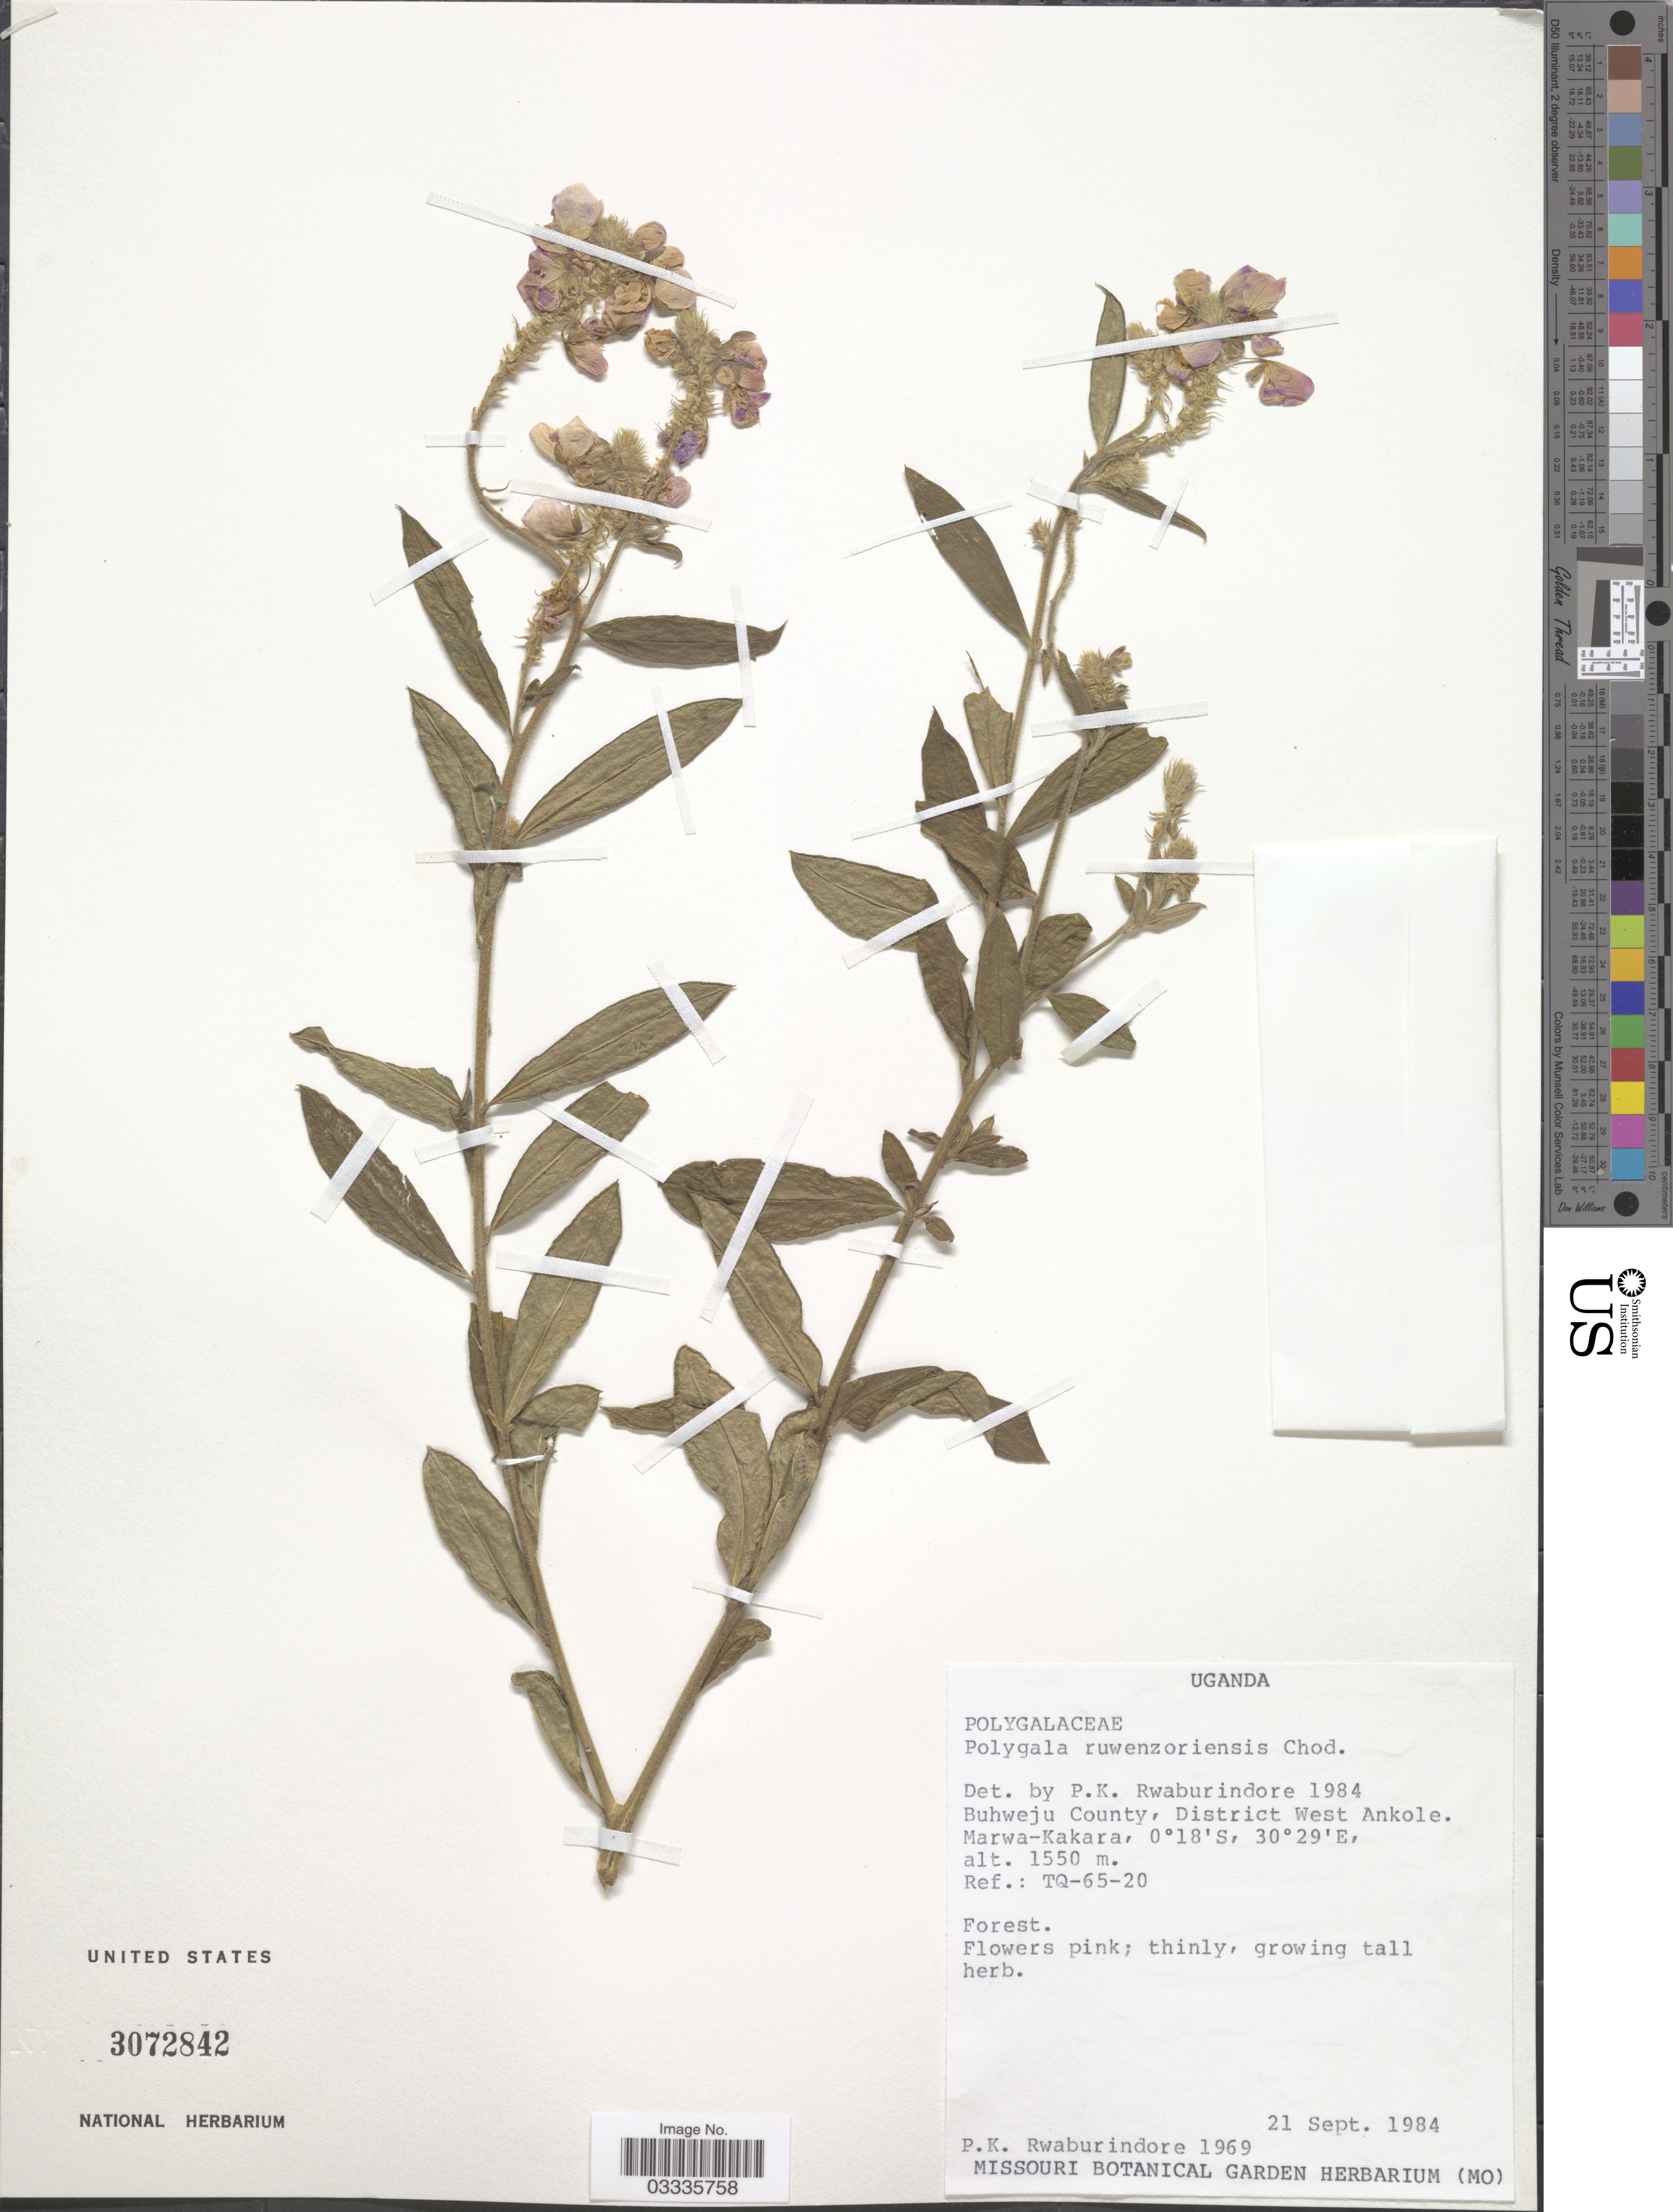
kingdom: Plantae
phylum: Tracheophyta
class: Magnoliopsida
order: Fabales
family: Polygalaceae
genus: Polygala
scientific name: Polygala ruwenzoriensis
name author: Chodat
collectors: P. Rwaburindore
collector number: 1969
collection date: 1984-09-21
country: Uganda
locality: Buhweju County, District West Ankole. Marwa-Kakara. Ref.:TQ-65-20.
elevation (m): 1550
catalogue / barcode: US 3072842